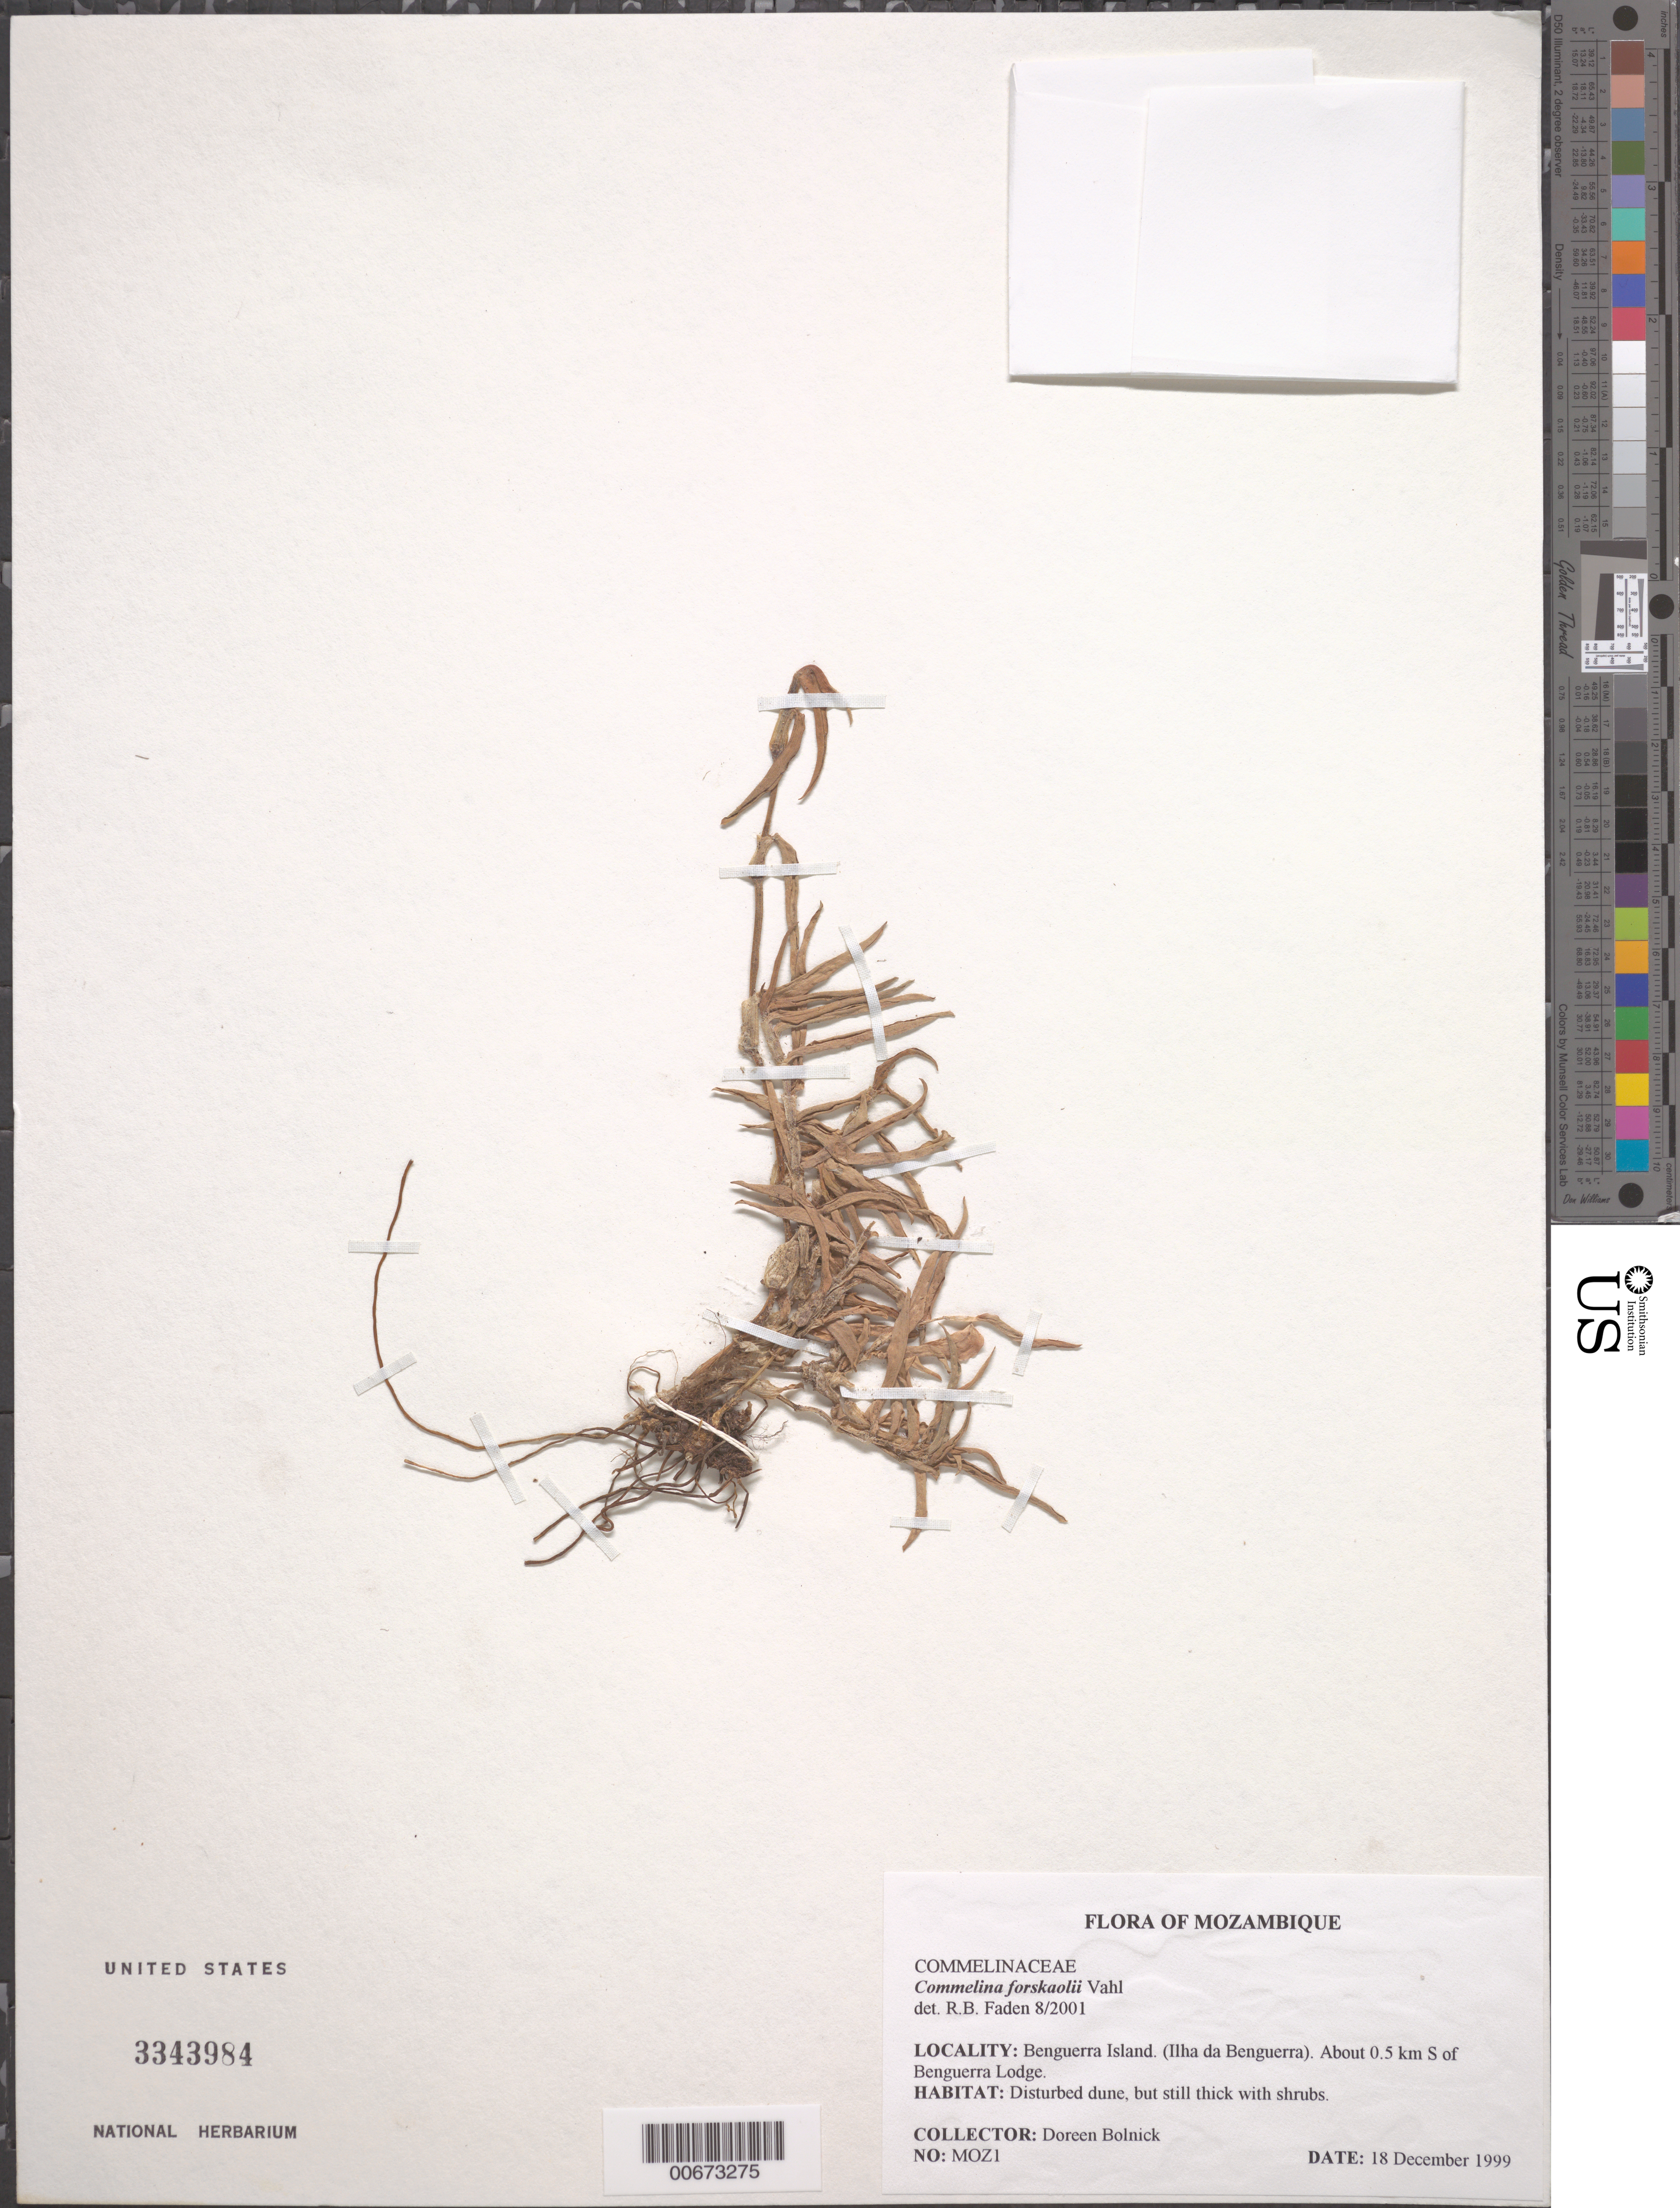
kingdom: Plantae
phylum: Tracheophyta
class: Liliopsida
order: Commelinales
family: Commelinaceae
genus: Commelina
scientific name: Commelina forskaolii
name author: Vahl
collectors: D. Bolnick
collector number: MOZ1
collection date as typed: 18 Dec 1999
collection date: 1999-12-18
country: Mozambique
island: Benguerra Island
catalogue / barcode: US 3343984